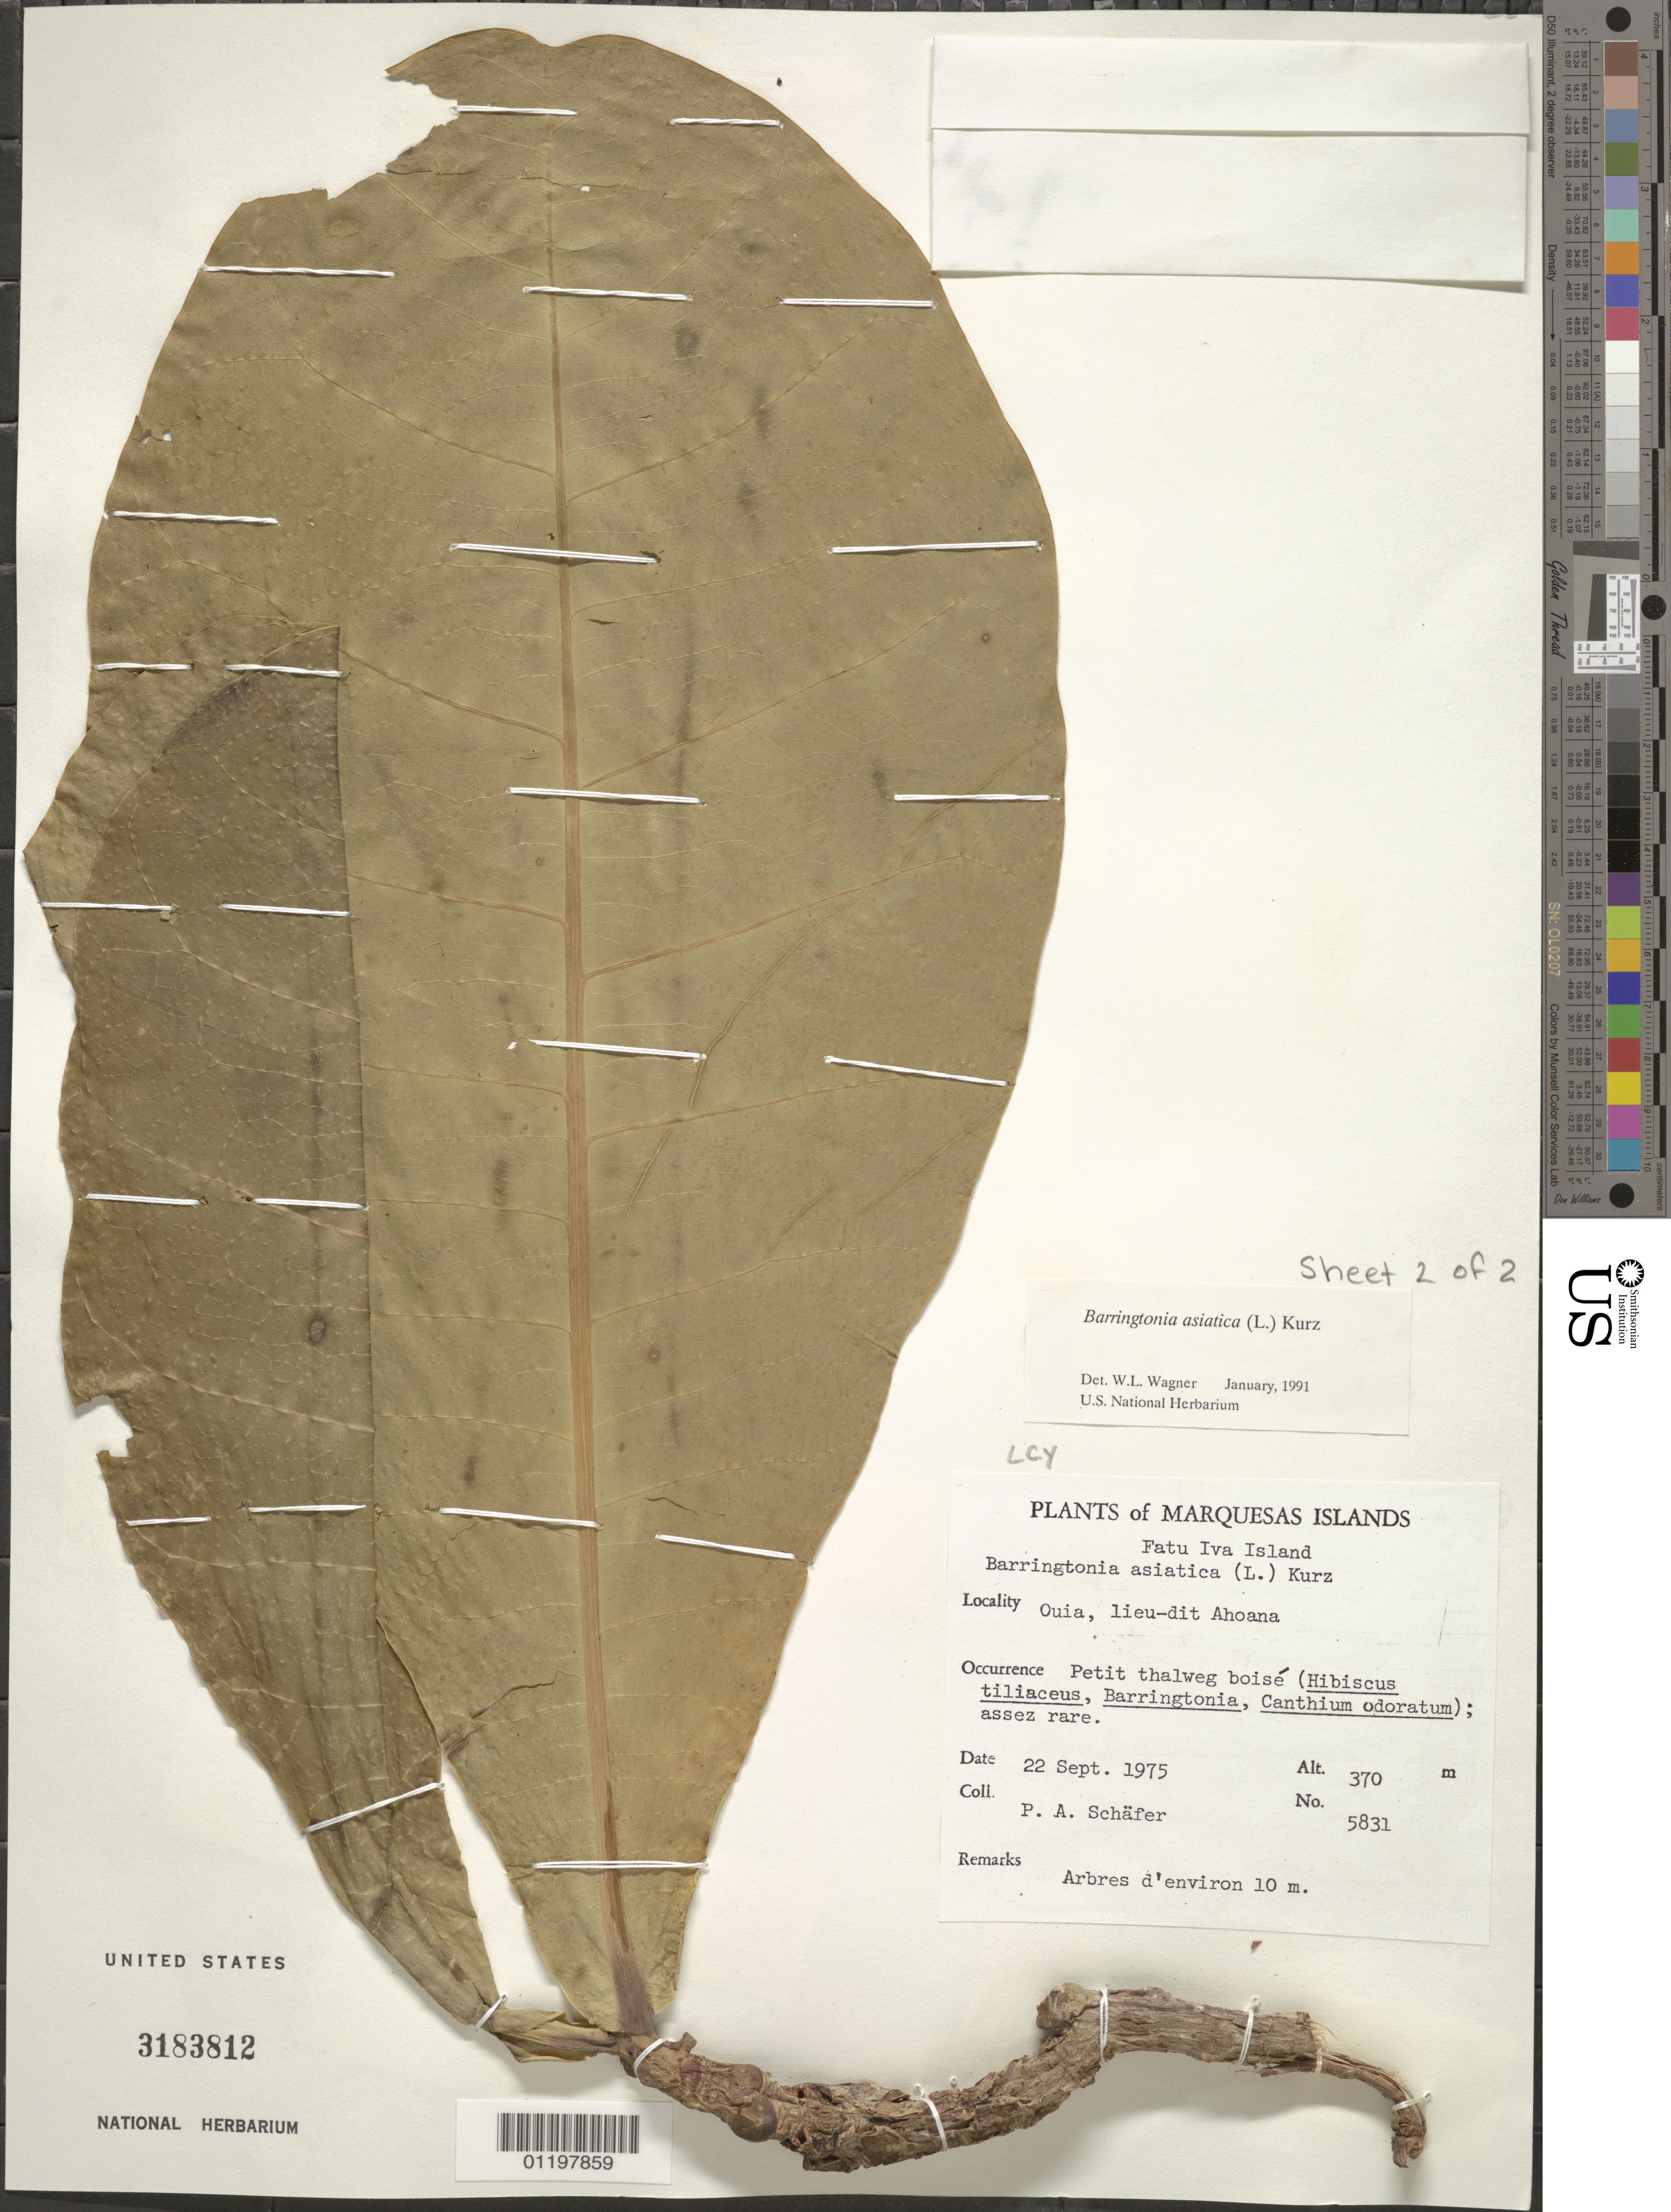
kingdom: Plantae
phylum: Tracheophyta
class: Magnoliopsida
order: Ericales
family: Lecythidaceae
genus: Barringtonia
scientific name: Barringtonia asiatica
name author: (L.) Kurz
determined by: Wagner, W. L., (BOT), Smithsonian Institution - National Museum of Natural History (UNITED STATES)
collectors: P. A. Schäfer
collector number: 5831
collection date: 1975-09-22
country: French Polynesia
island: Fatu Hiva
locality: Ouia, lieu-dit Ahoana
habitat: Petit thalweg boisé (Hibiscus tiliaceus, Barringtonia, Canthium odoratum)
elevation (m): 370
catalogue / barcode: US 3183812